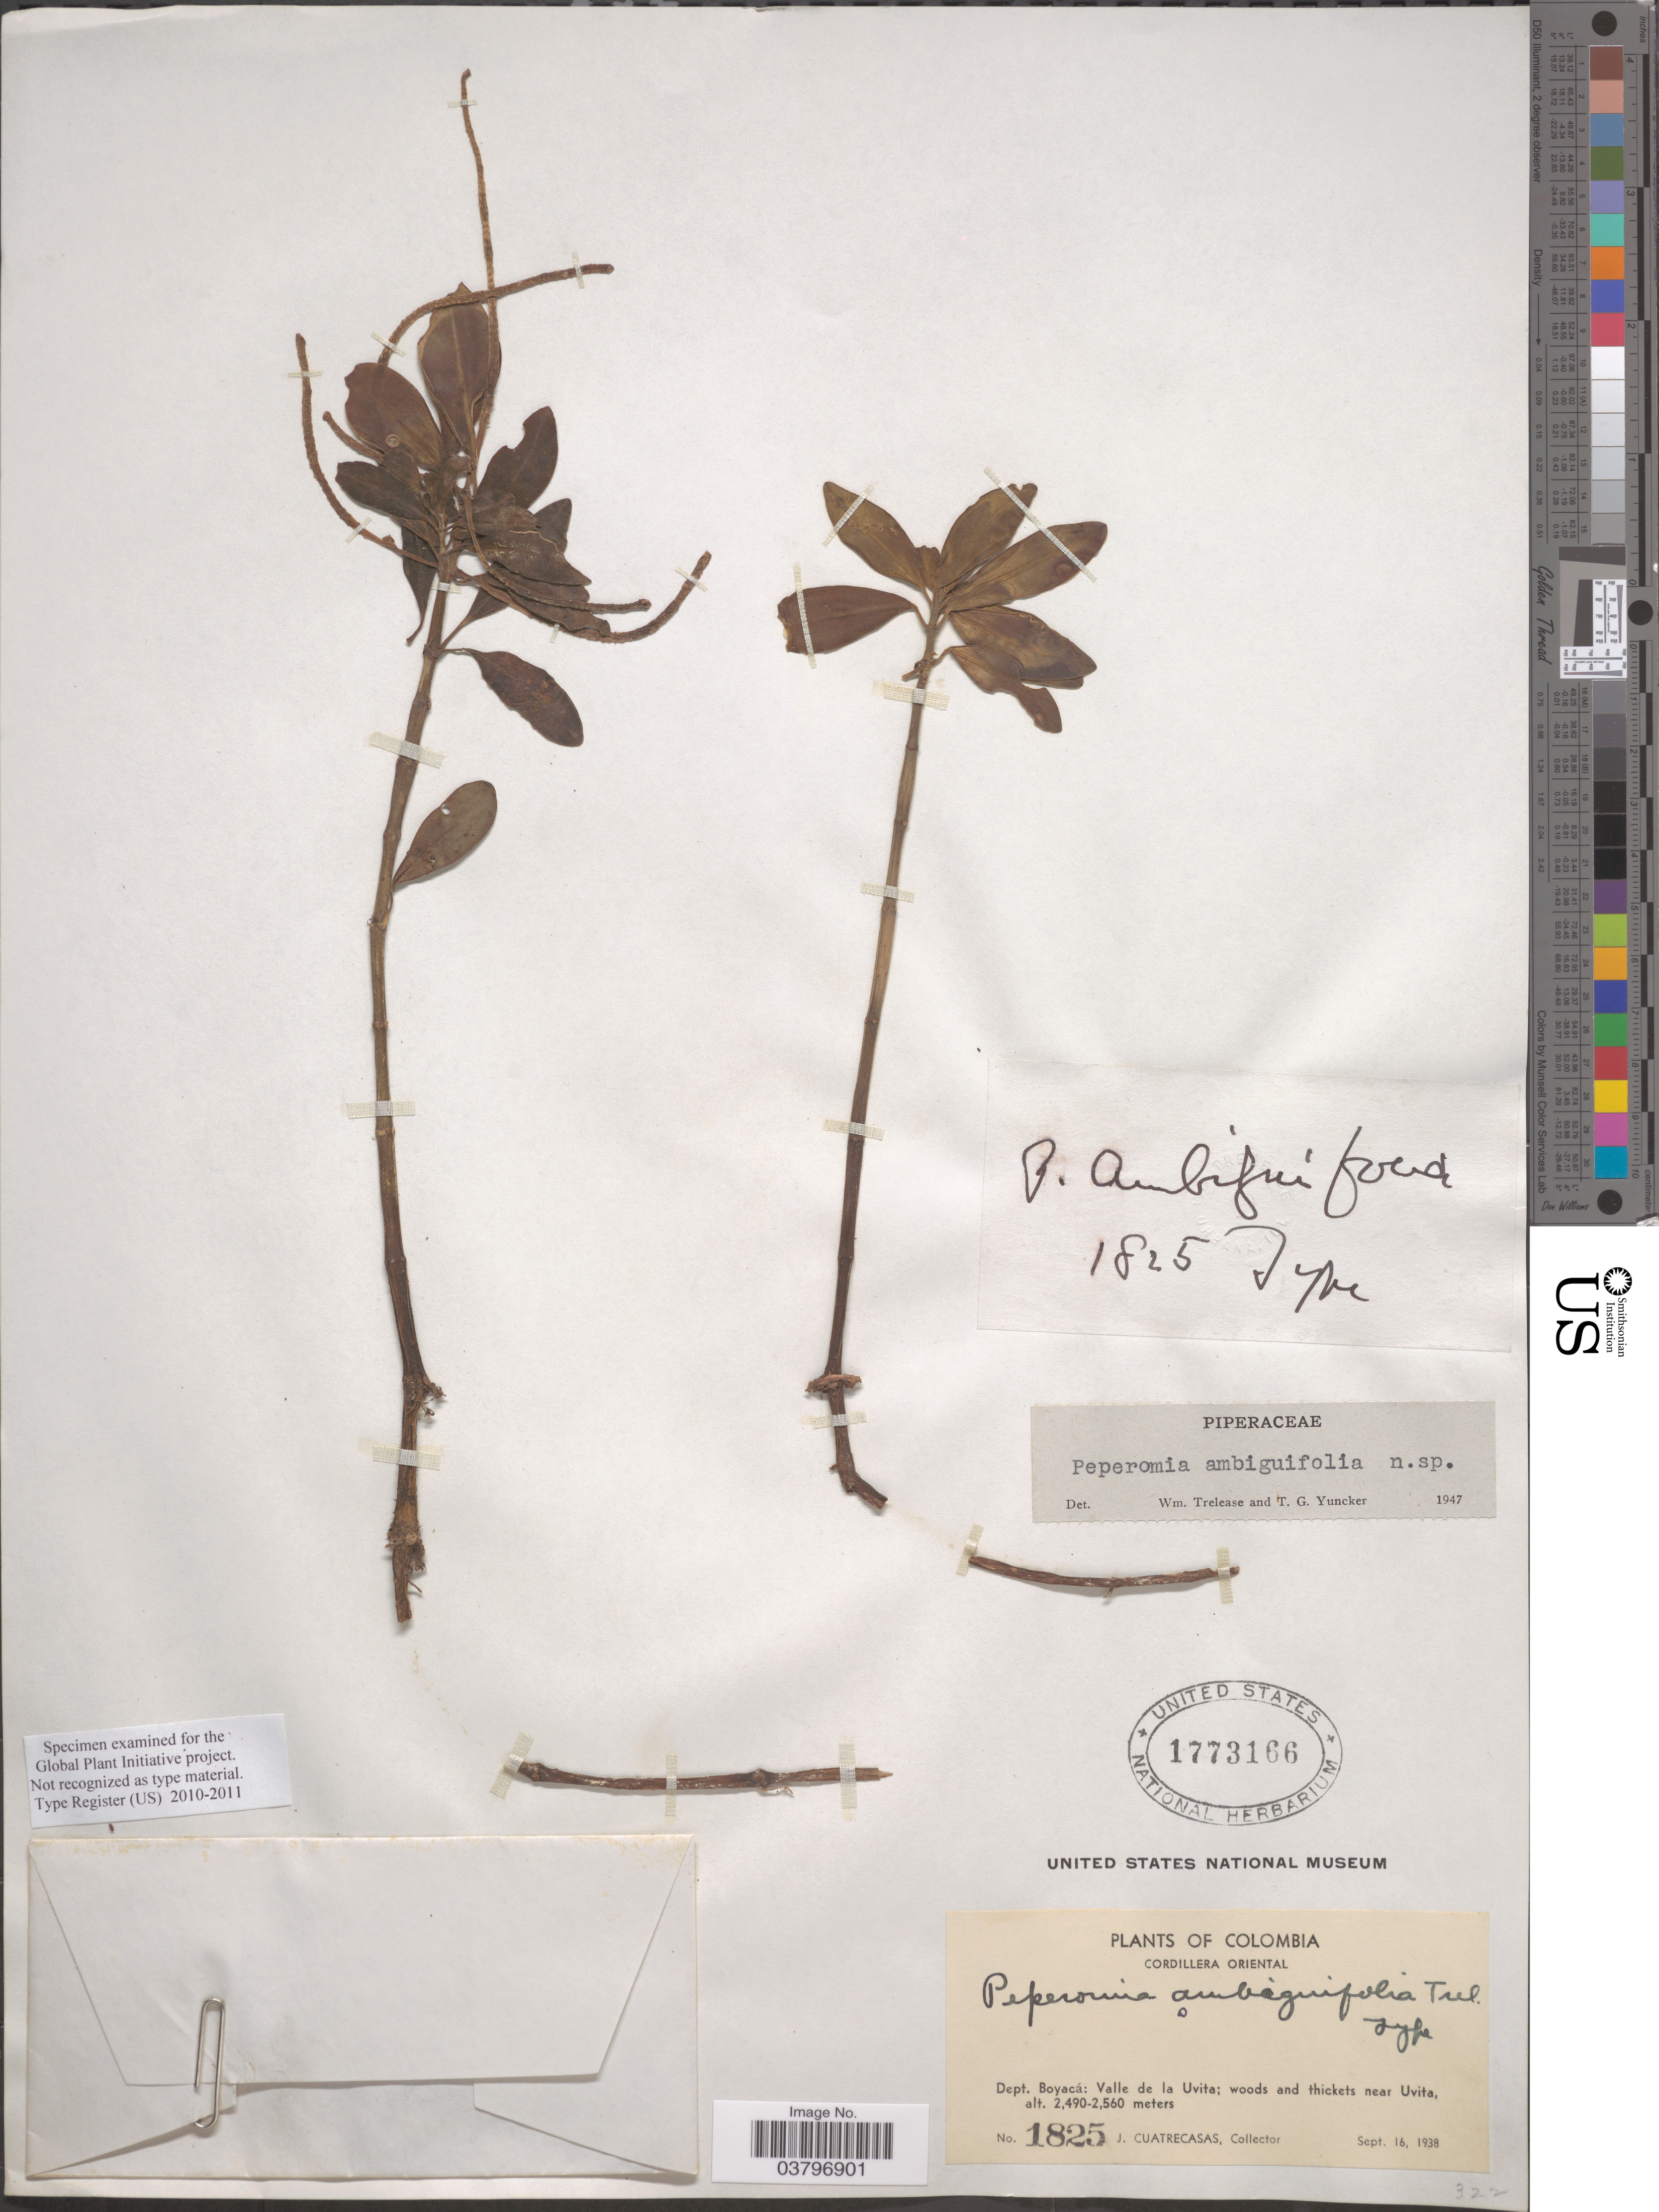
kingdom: Plantae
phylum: Tracheophyta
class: Magnoliopsida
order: Piperales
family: Piperaceae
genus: Peperomia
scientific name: Peperomia ambiguifolia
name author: Trel. & Yunck.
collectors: J. Cuatrecasas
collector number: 1825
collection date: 1938-09-16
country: Colombia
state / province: Boyacá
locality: Cordillera Oriental. Dept. Boyacá: Valle de la Uvita; woods and thickets near Uvita.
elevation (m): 2490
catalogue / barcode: US 1773166